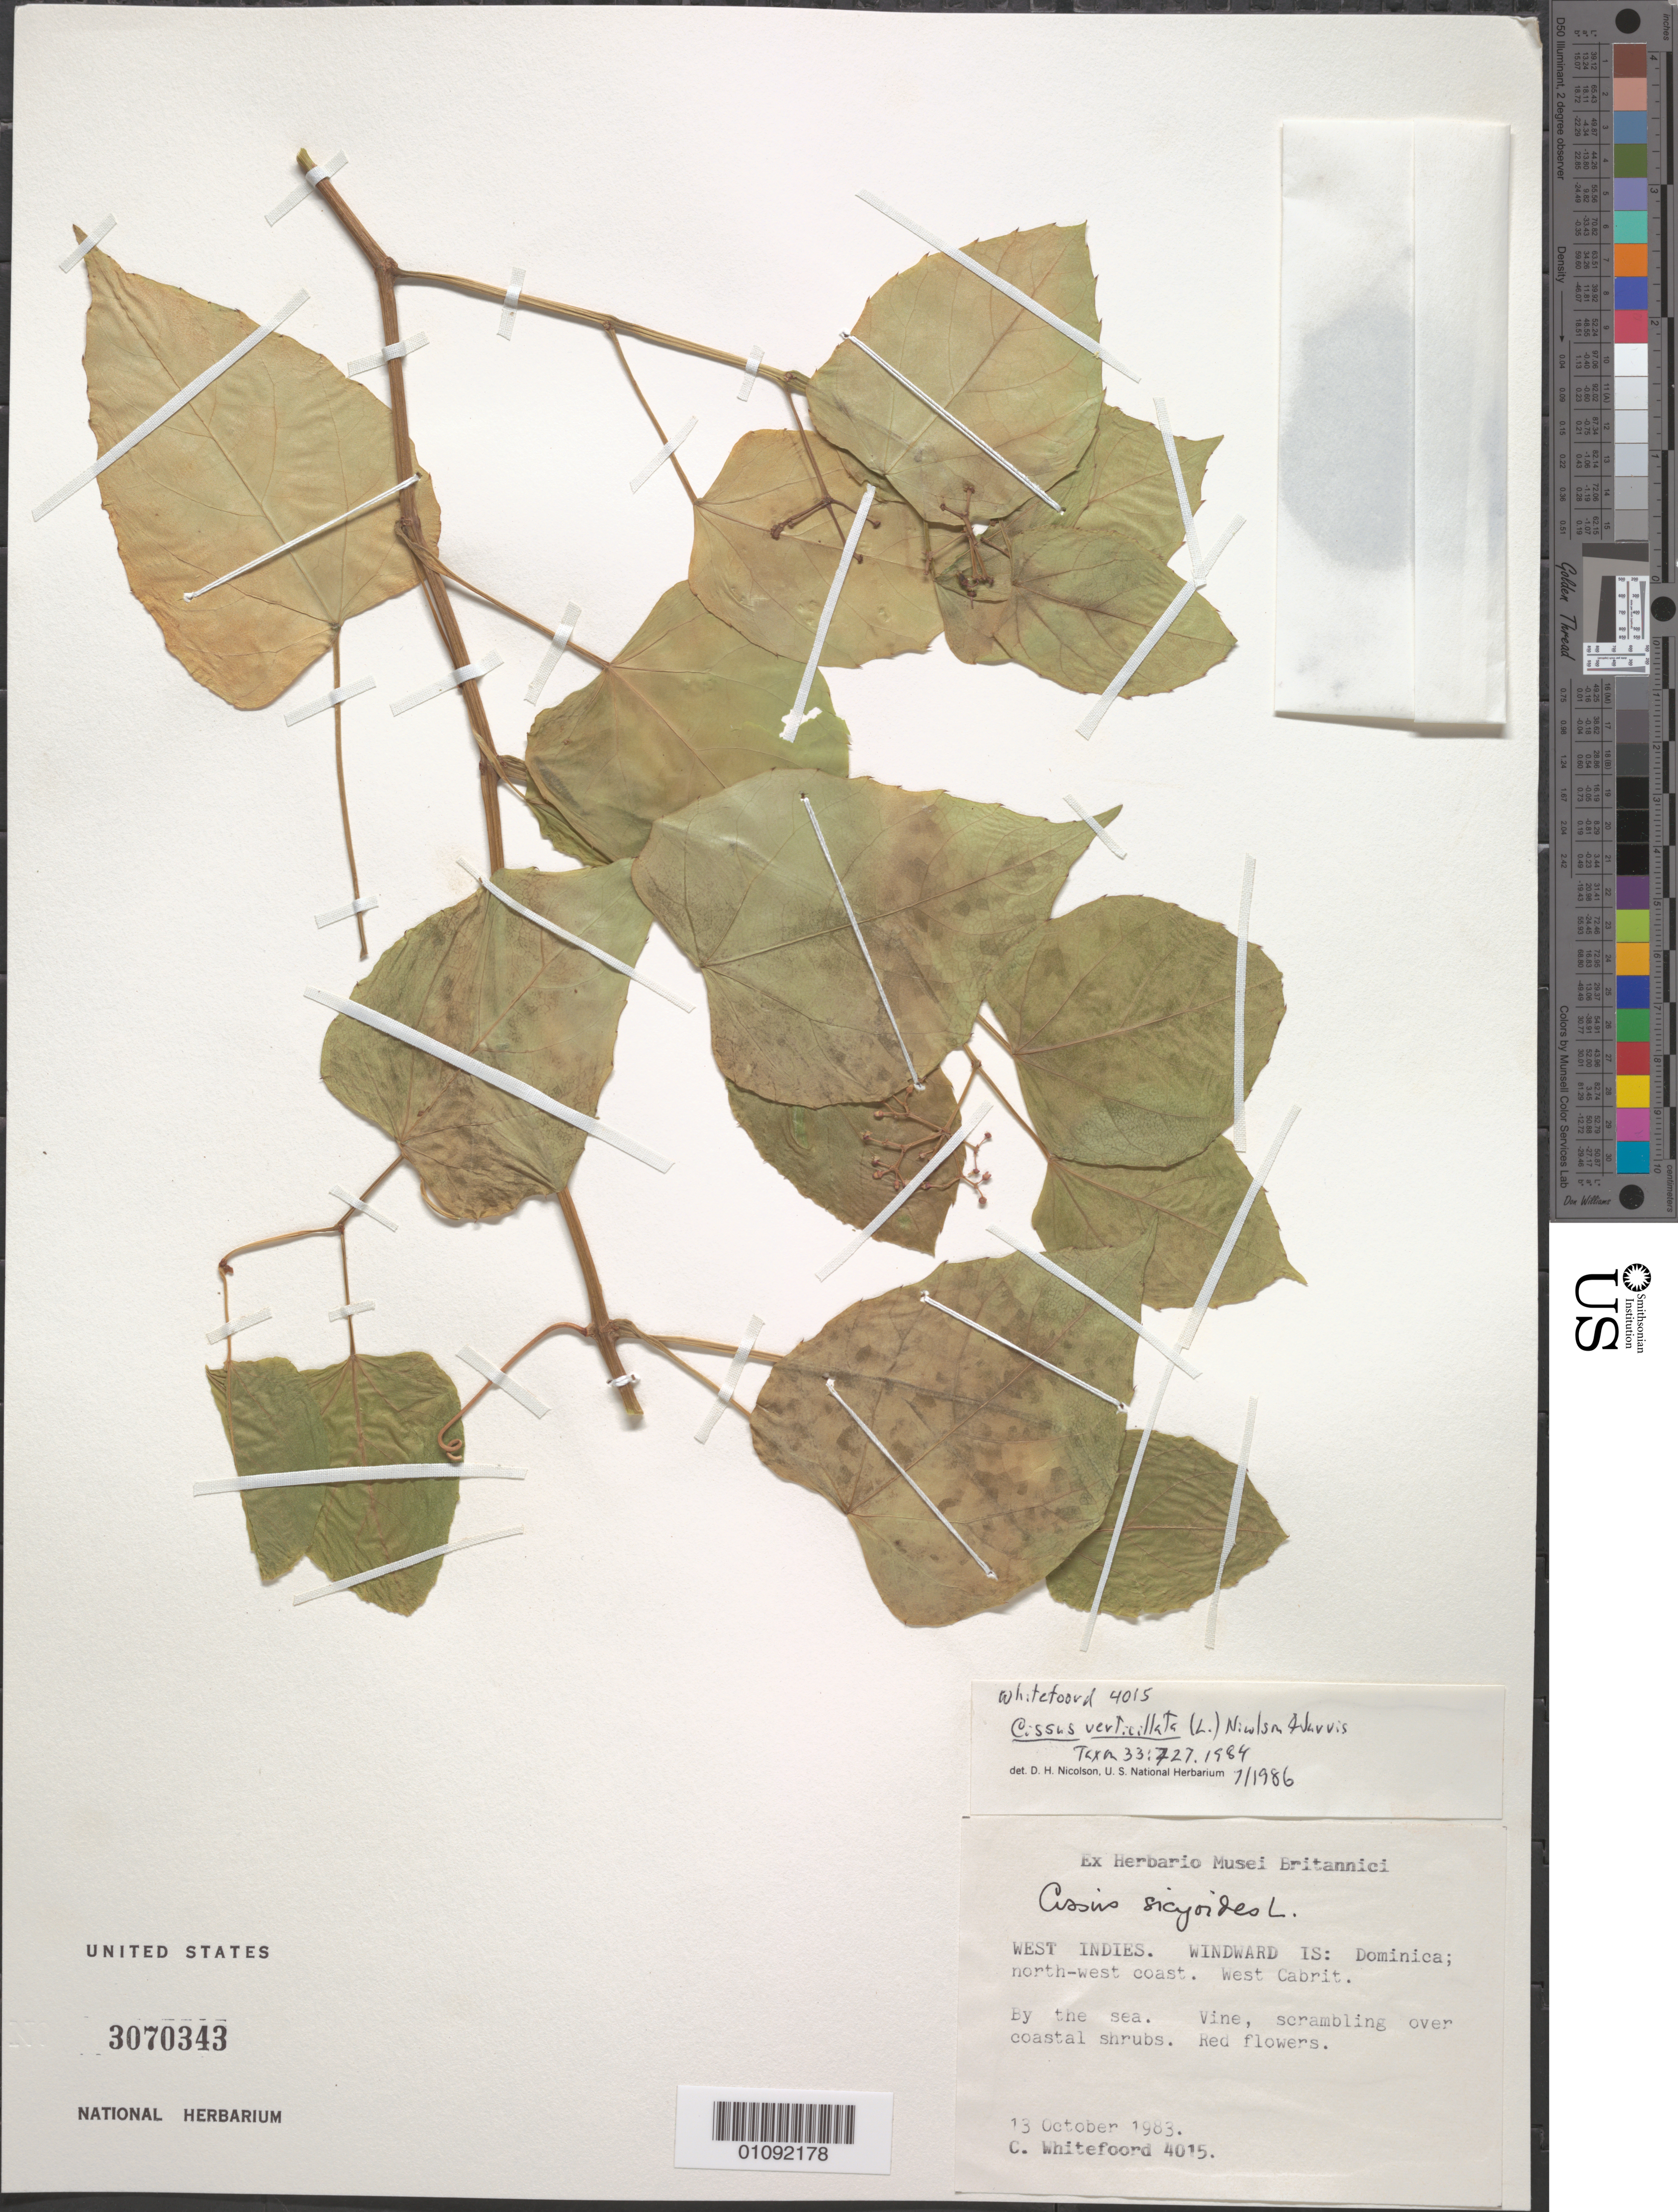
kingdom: Plantae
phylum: Tracheophyta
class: Magnoliopsida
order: Vitales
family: Vitaceae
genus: Cissus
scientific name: Cissus verticillata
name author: (L.) Nicolson & C.E. Jarvis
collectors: C. Whitefoord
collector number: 4015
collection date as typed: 13 Oct 1983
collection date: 1983-10-13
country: Dominica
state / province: St. John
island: Dominica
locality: NW coast. West Cabrit.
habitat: By the sea.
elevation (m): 0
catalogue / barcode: US 3070343